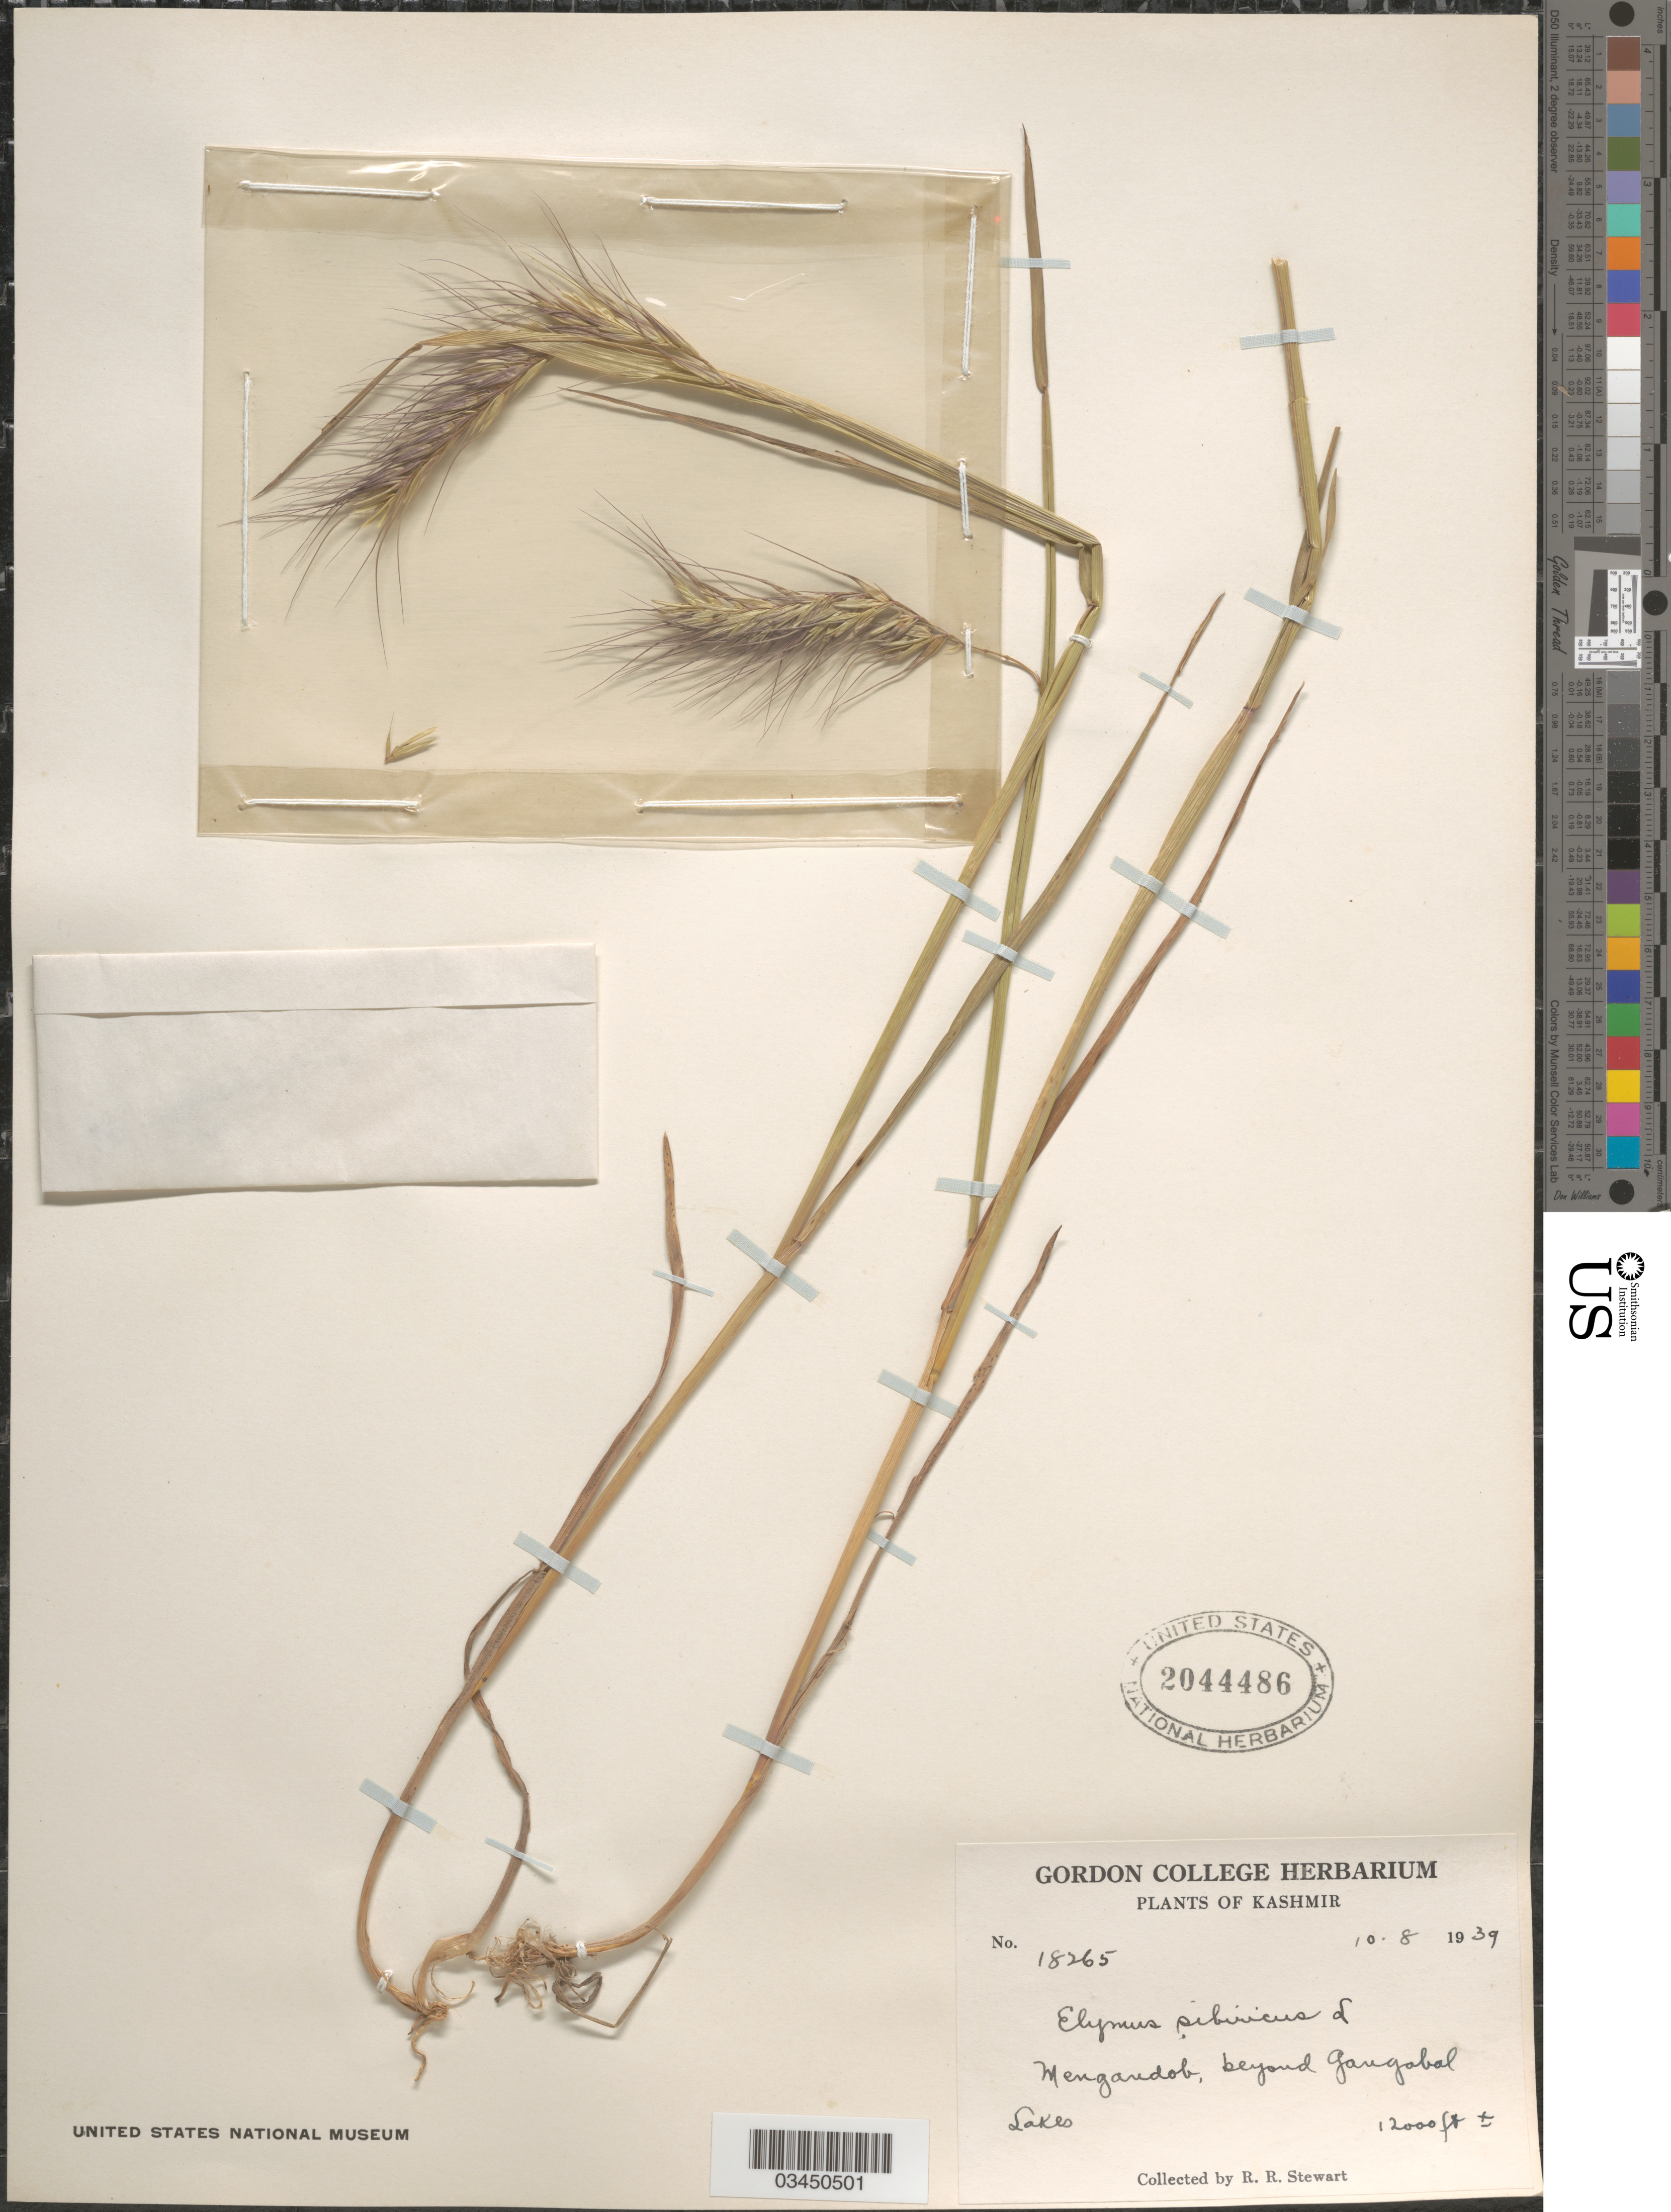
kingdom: Plantae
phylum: Tracheophyta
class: Liliopsida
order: Poales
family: Poaceae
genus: Elymus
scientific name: Elymus sibiricus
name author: L.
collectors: R. Stewart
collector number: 18265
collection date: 1939-08-10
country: India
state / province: Jammu and Kashmir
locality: Mengandob, beyond Gangabal Lakes.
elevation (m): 3658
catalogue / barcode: US 2044486